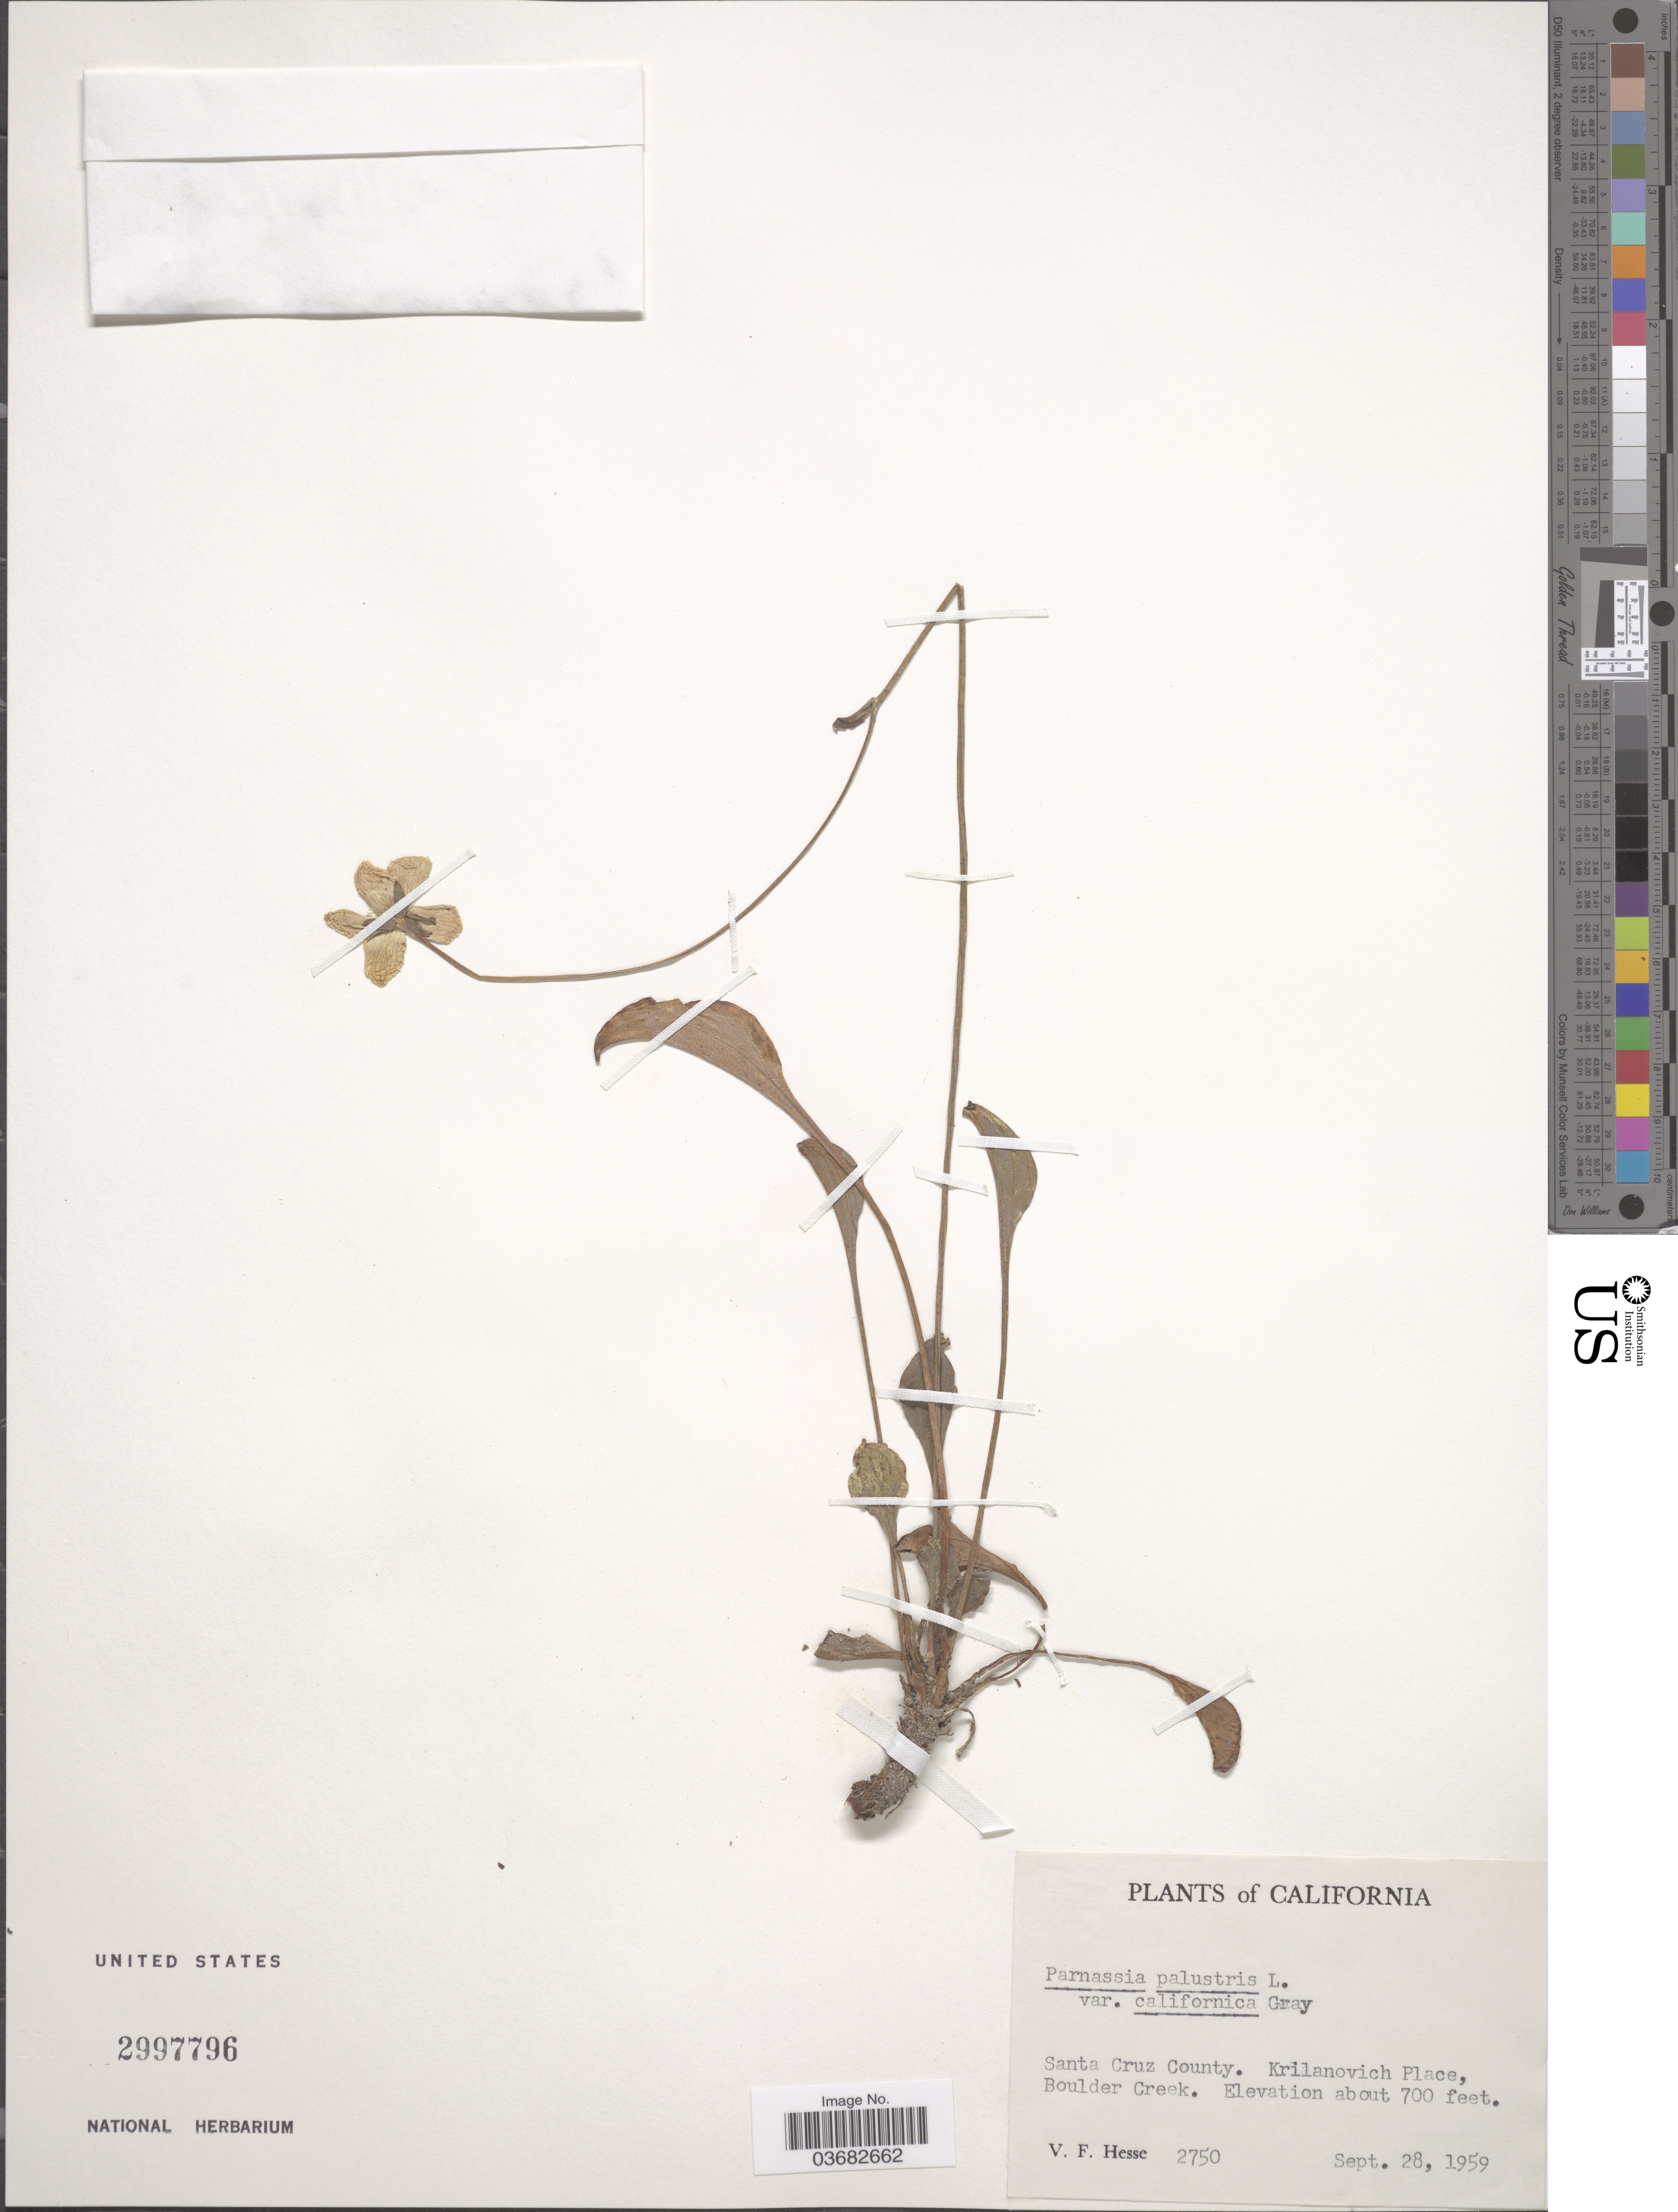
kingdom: Plantae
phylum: Tracheophyta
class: Magnoliopsida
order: Celastrales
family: Parnassiaceae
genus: Parnassia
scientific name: Parnassia palustris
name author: L.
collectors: V. Hesse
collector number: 2750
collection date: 1959-09-28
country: United States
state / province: California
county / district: Santa Cruz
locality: Santa Cruz County. Krilanovich Place, Boulder Creek.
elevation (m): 213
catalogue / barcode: US 2997796